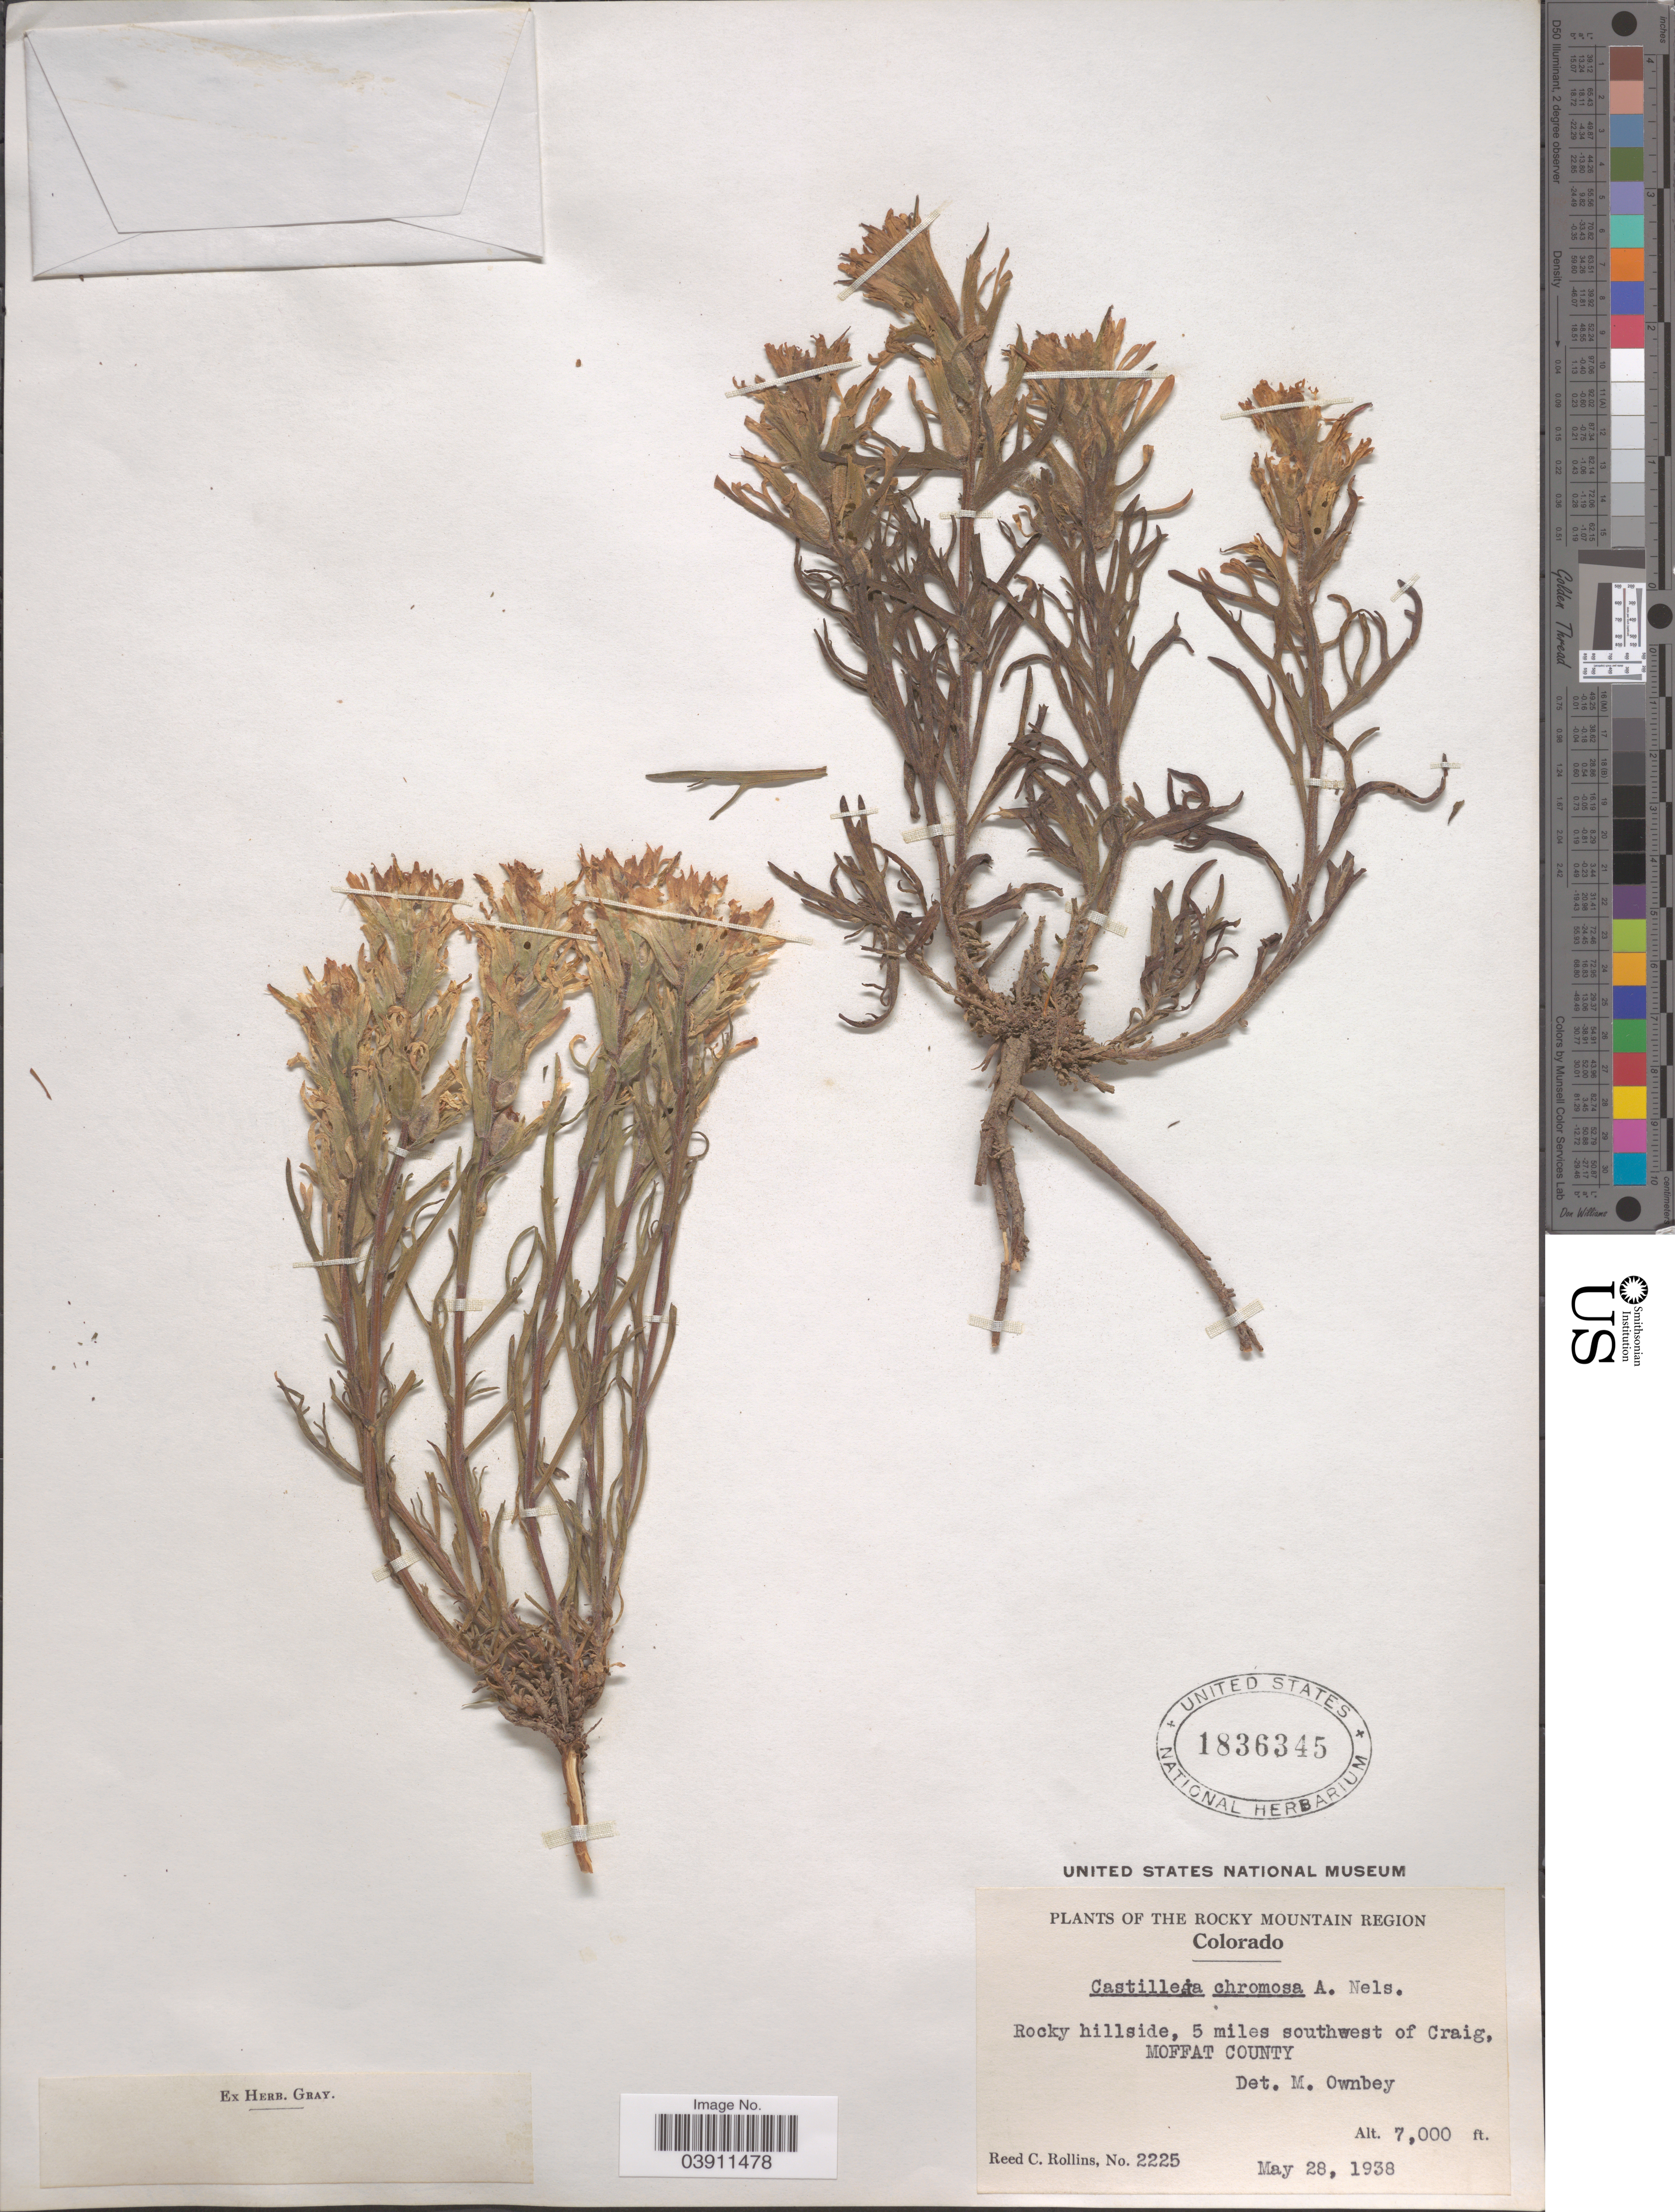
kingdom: Plantae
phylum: Tracheophyta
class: Magnoliopsida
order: Lamiales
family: Orobanchaceae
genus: Castilleja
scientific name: Castilleja chromosa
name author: A. Nelson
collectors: R. C. Rollins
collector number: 2225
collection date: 1938-05-28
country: United States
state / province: Colorado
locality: Rocky Mountain Region. Rocky hillside, 5 miles southwest of Craig, Moffat County.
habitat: rocky hillside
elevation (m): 2134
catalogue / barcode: US 1836345